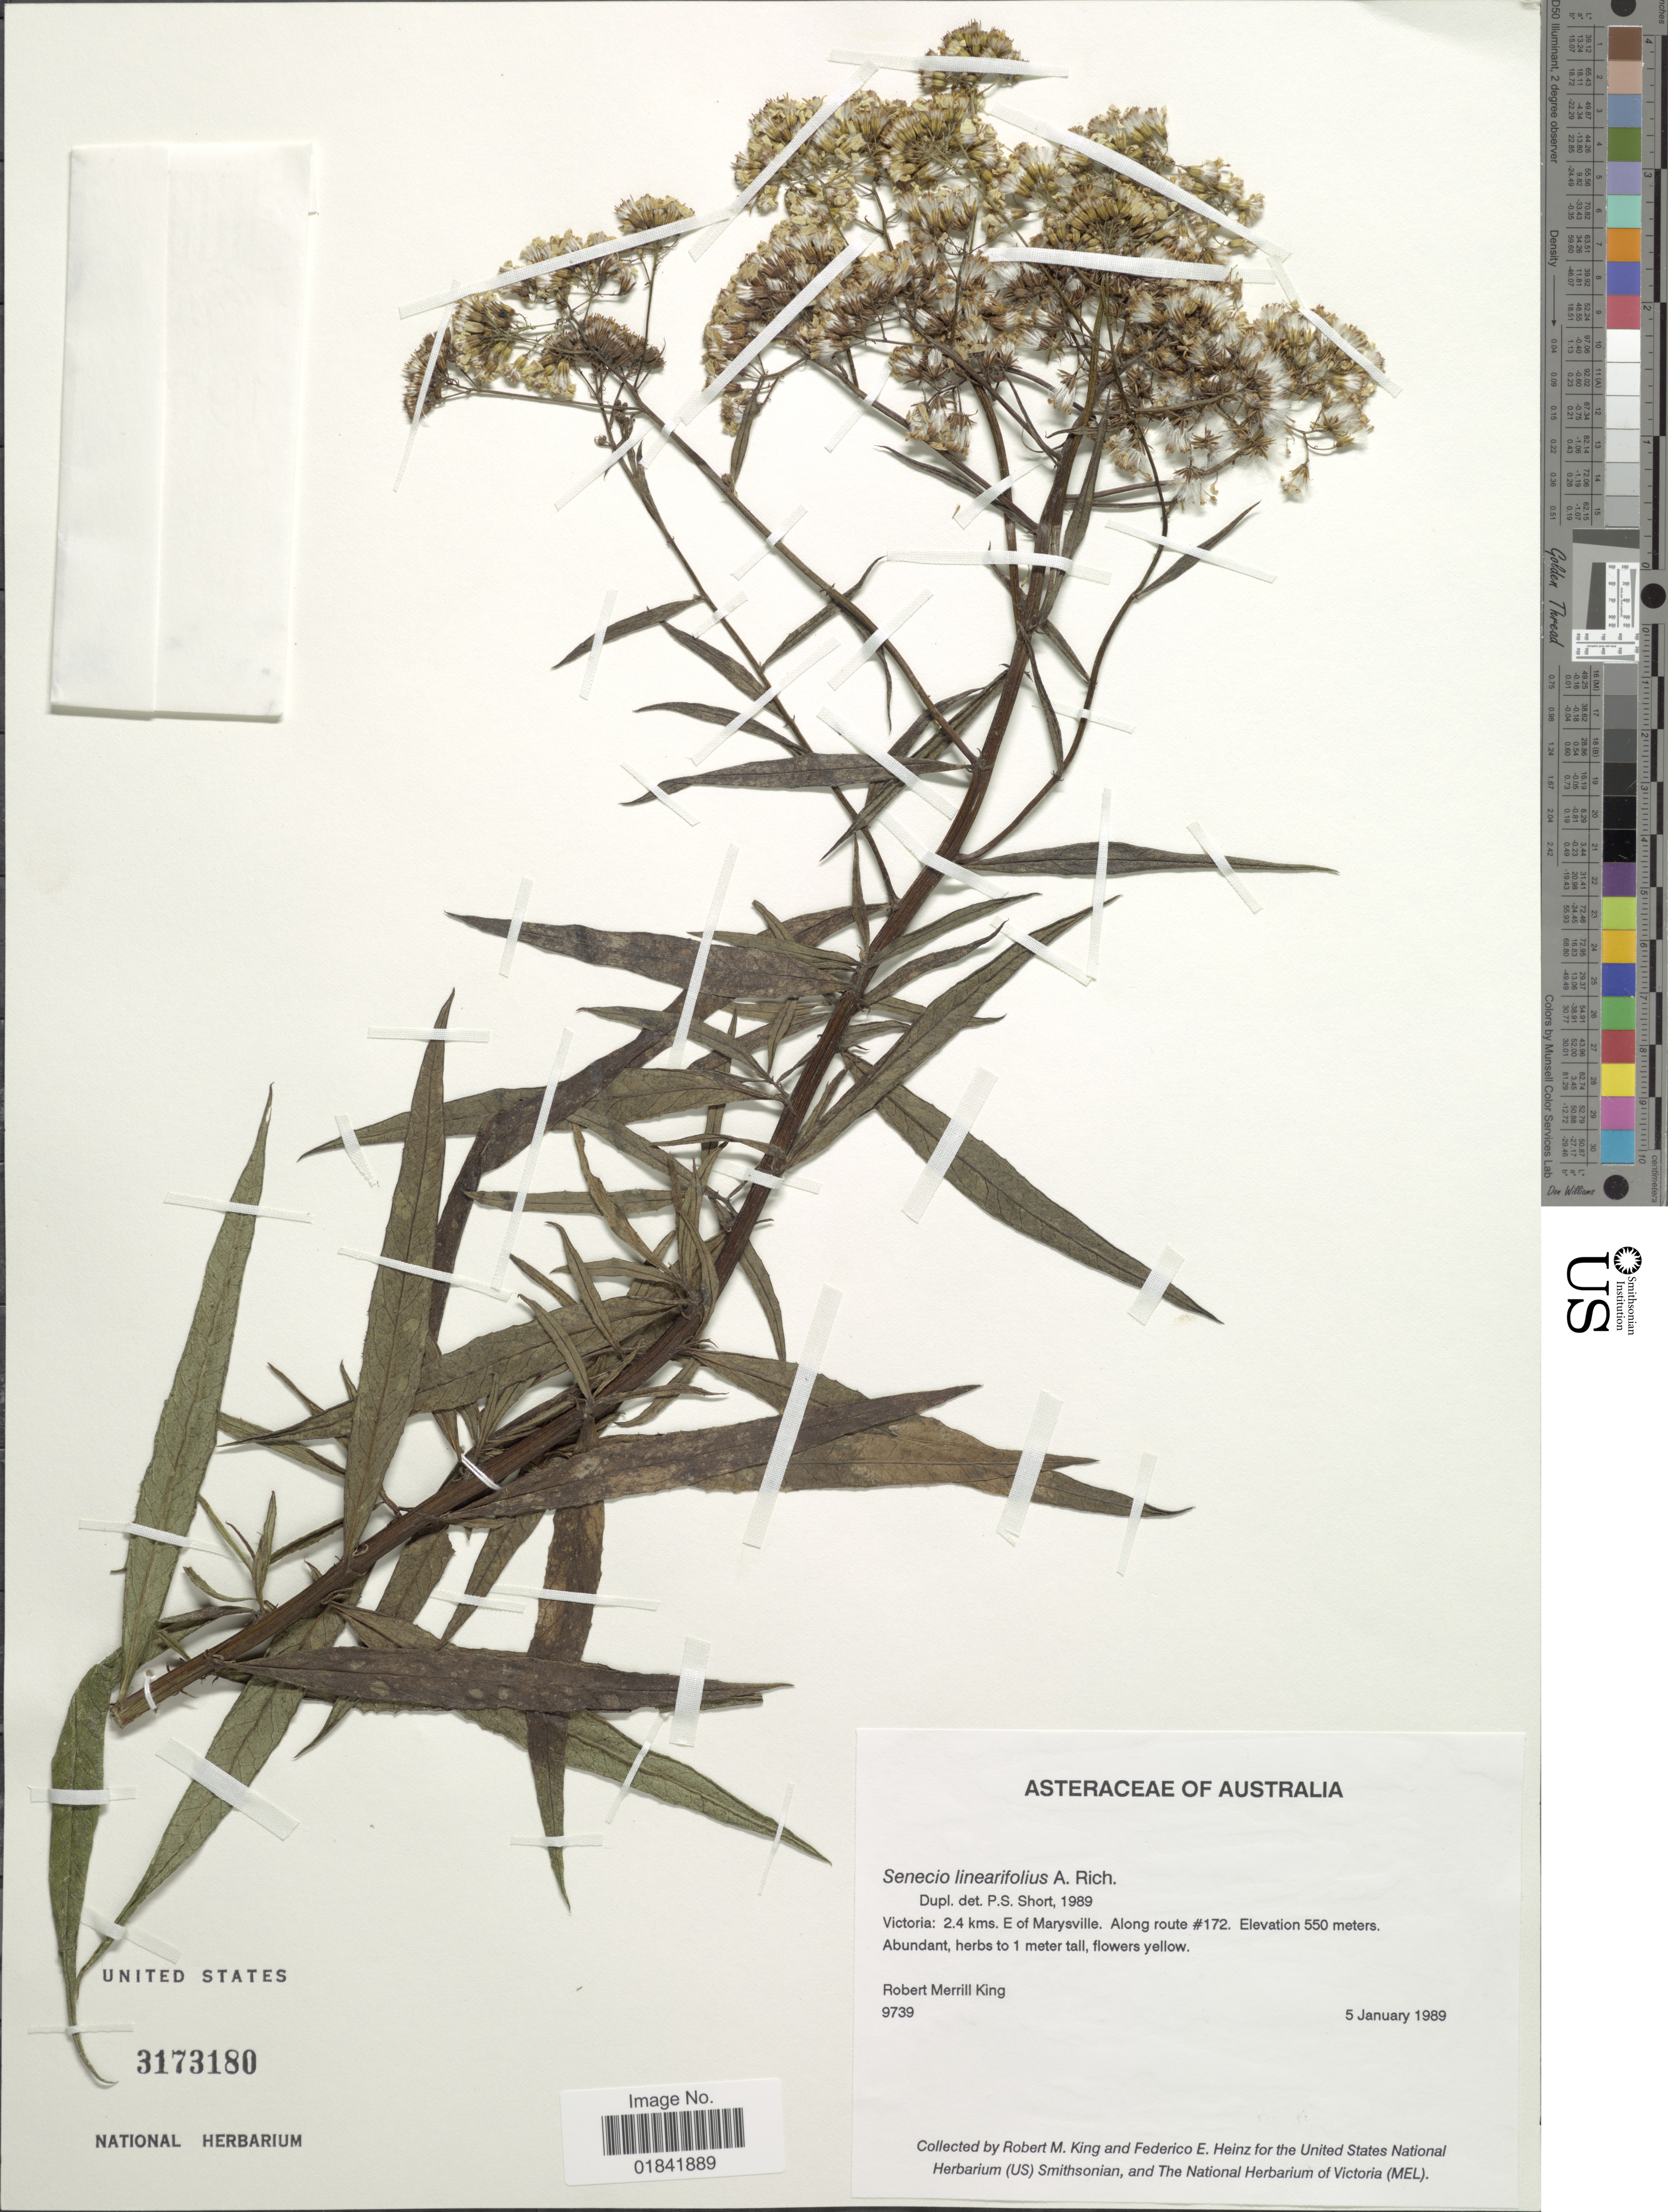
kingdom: Plantae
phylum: Tracheophyta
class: Magnoliopsida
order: Asterales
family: Asteraceae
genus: Senecio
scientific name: Senecio linearifolius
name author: A. Rich.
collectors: R. M. King & F. Heinz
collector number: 9739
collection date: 1989-01-05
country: Australia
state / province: Victoria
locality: Victoria: 2.4 kms. E of Marysville, along route #172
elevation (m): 550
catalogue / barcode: US 3173180